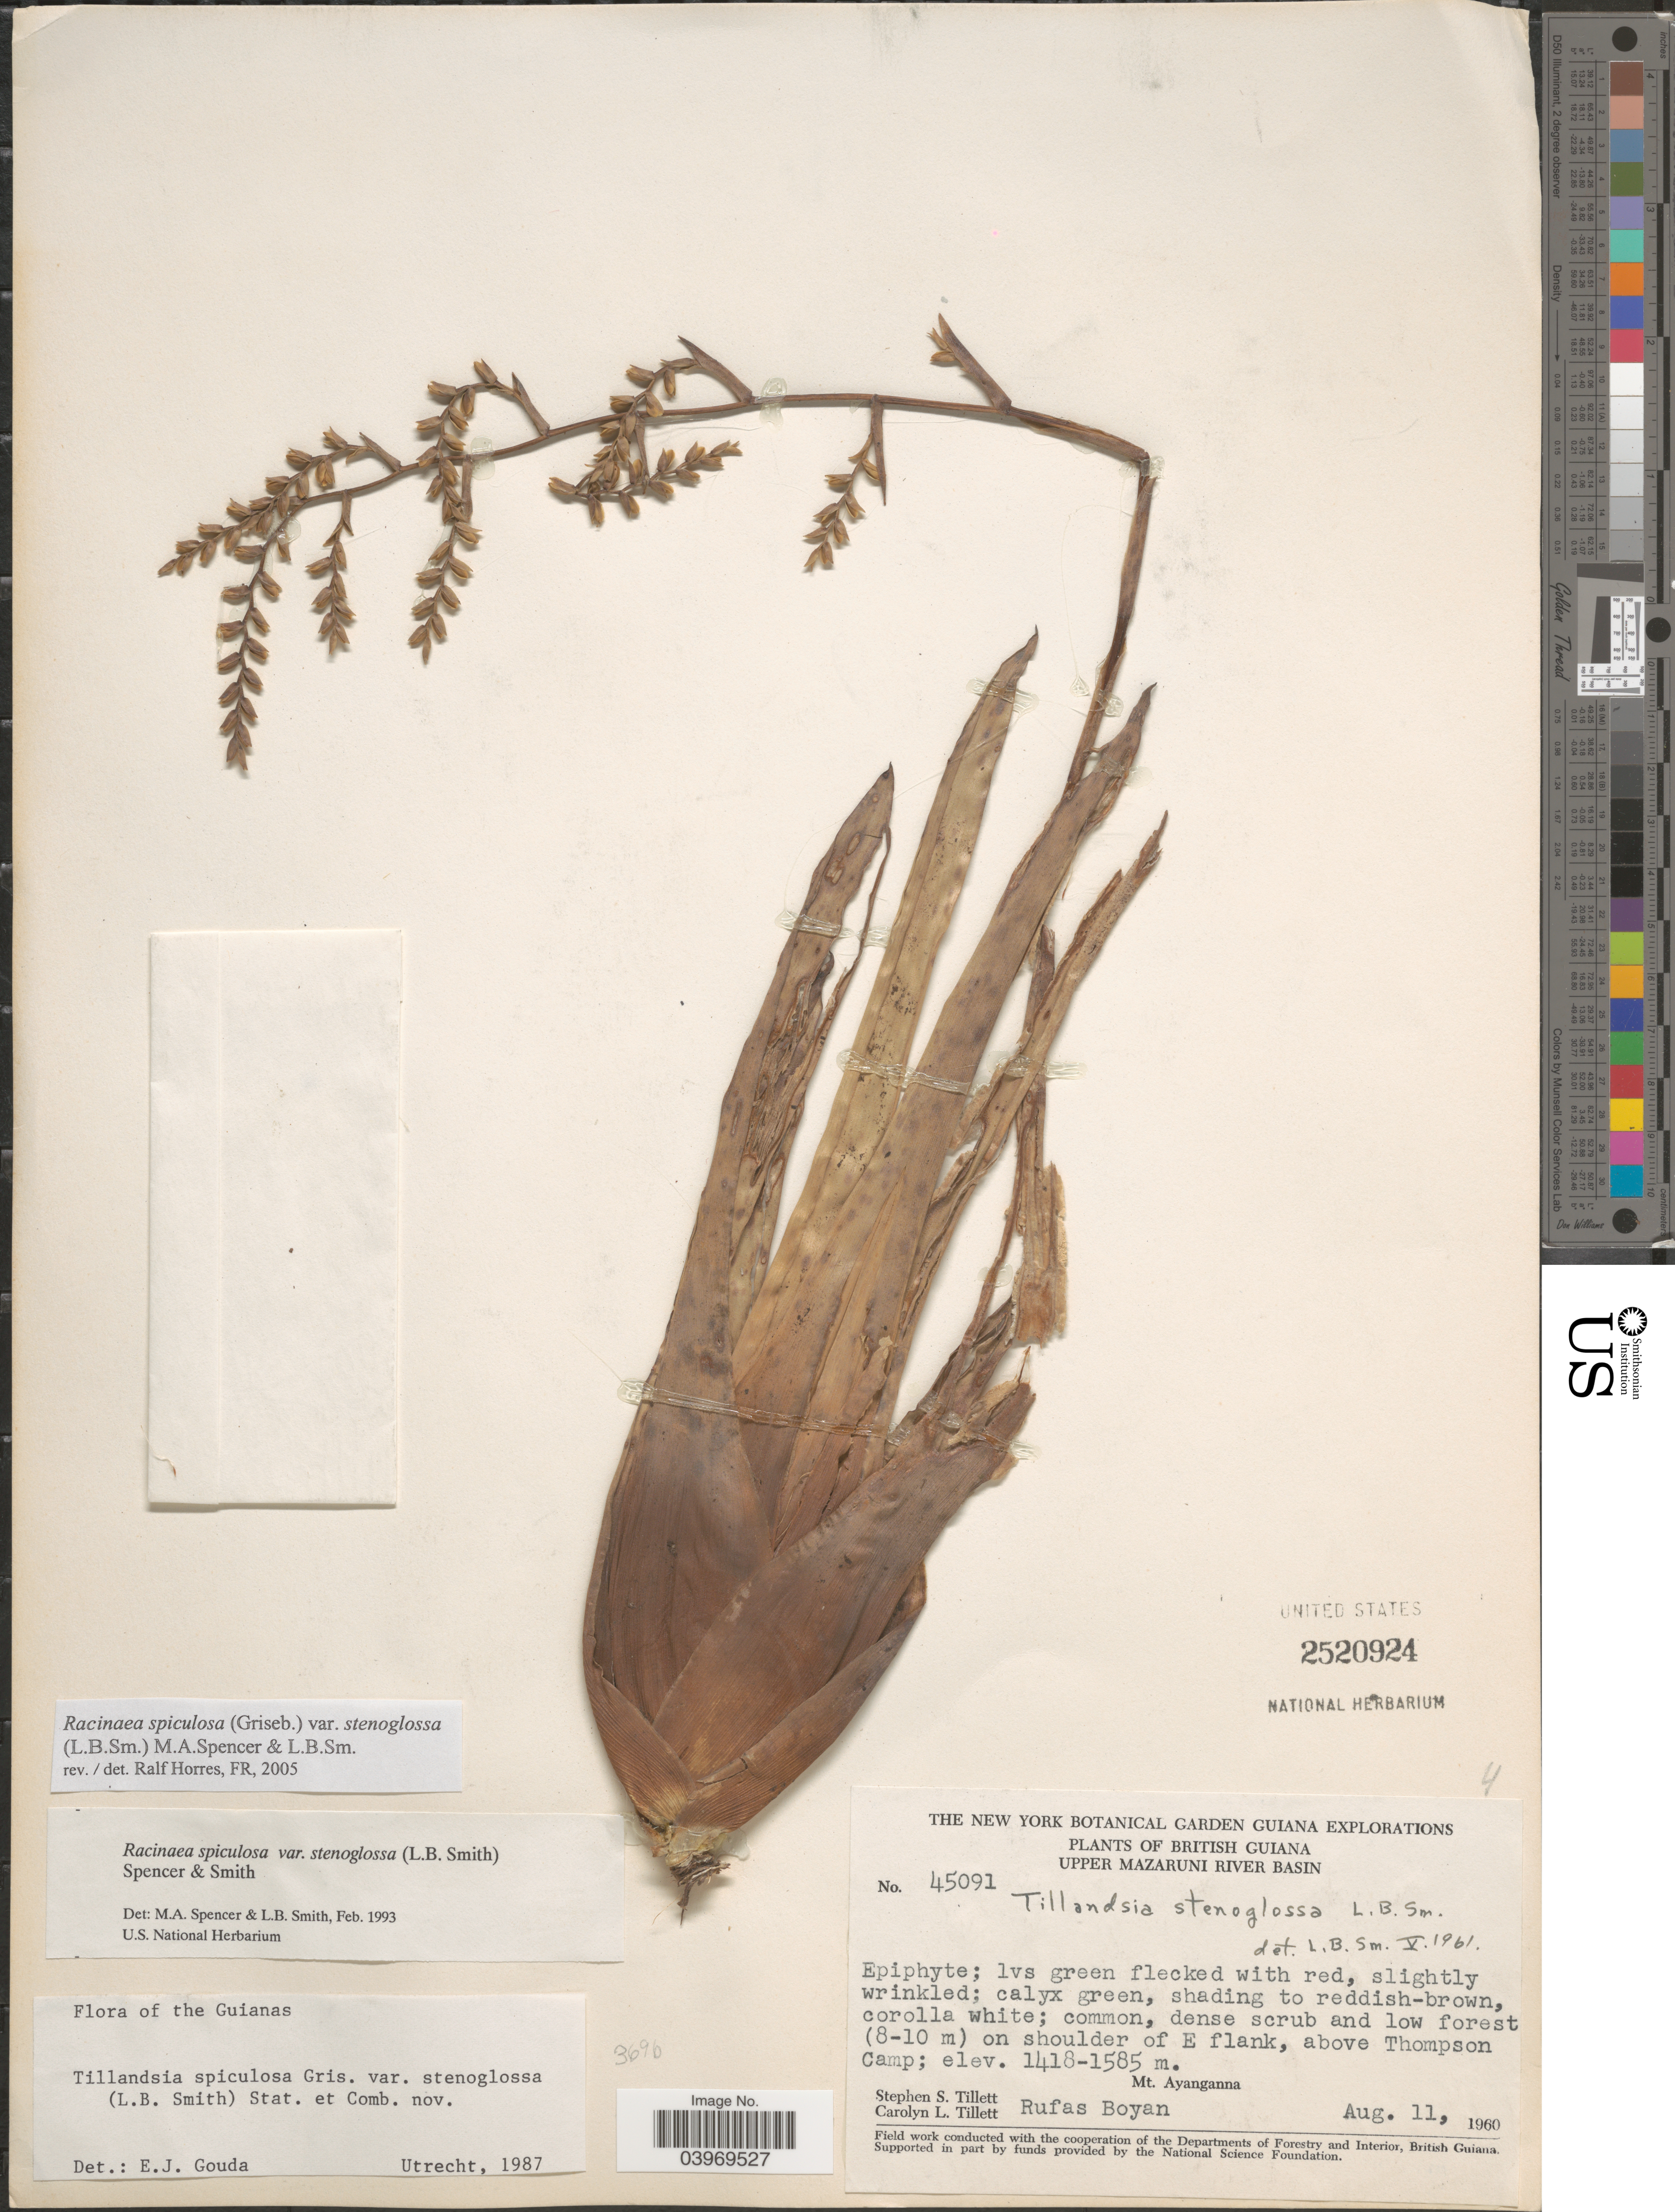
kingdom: Plantae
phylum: Tracheophyta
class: Liliopsida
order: Poales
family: Bromeliaceae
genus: Racinaea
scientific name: Racinaea spiculosa var. stenoglossa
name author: (L.B. Sm.) M.A. Spencer & L.B. Sm.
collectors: S. S. Tillett, C. L. Tillett & R. Boyan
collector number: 45091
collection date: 1960-08-11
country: Guyana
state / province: Cuyuni-Mazaruni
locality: British Guiana. Upper Mazaruni River Basin. Dense scrub and low forest (8-10 m) on shoulder of E flank, above Thompson Camp. Mt. Ayanganna.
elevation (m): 1418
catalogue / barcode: US 2520924